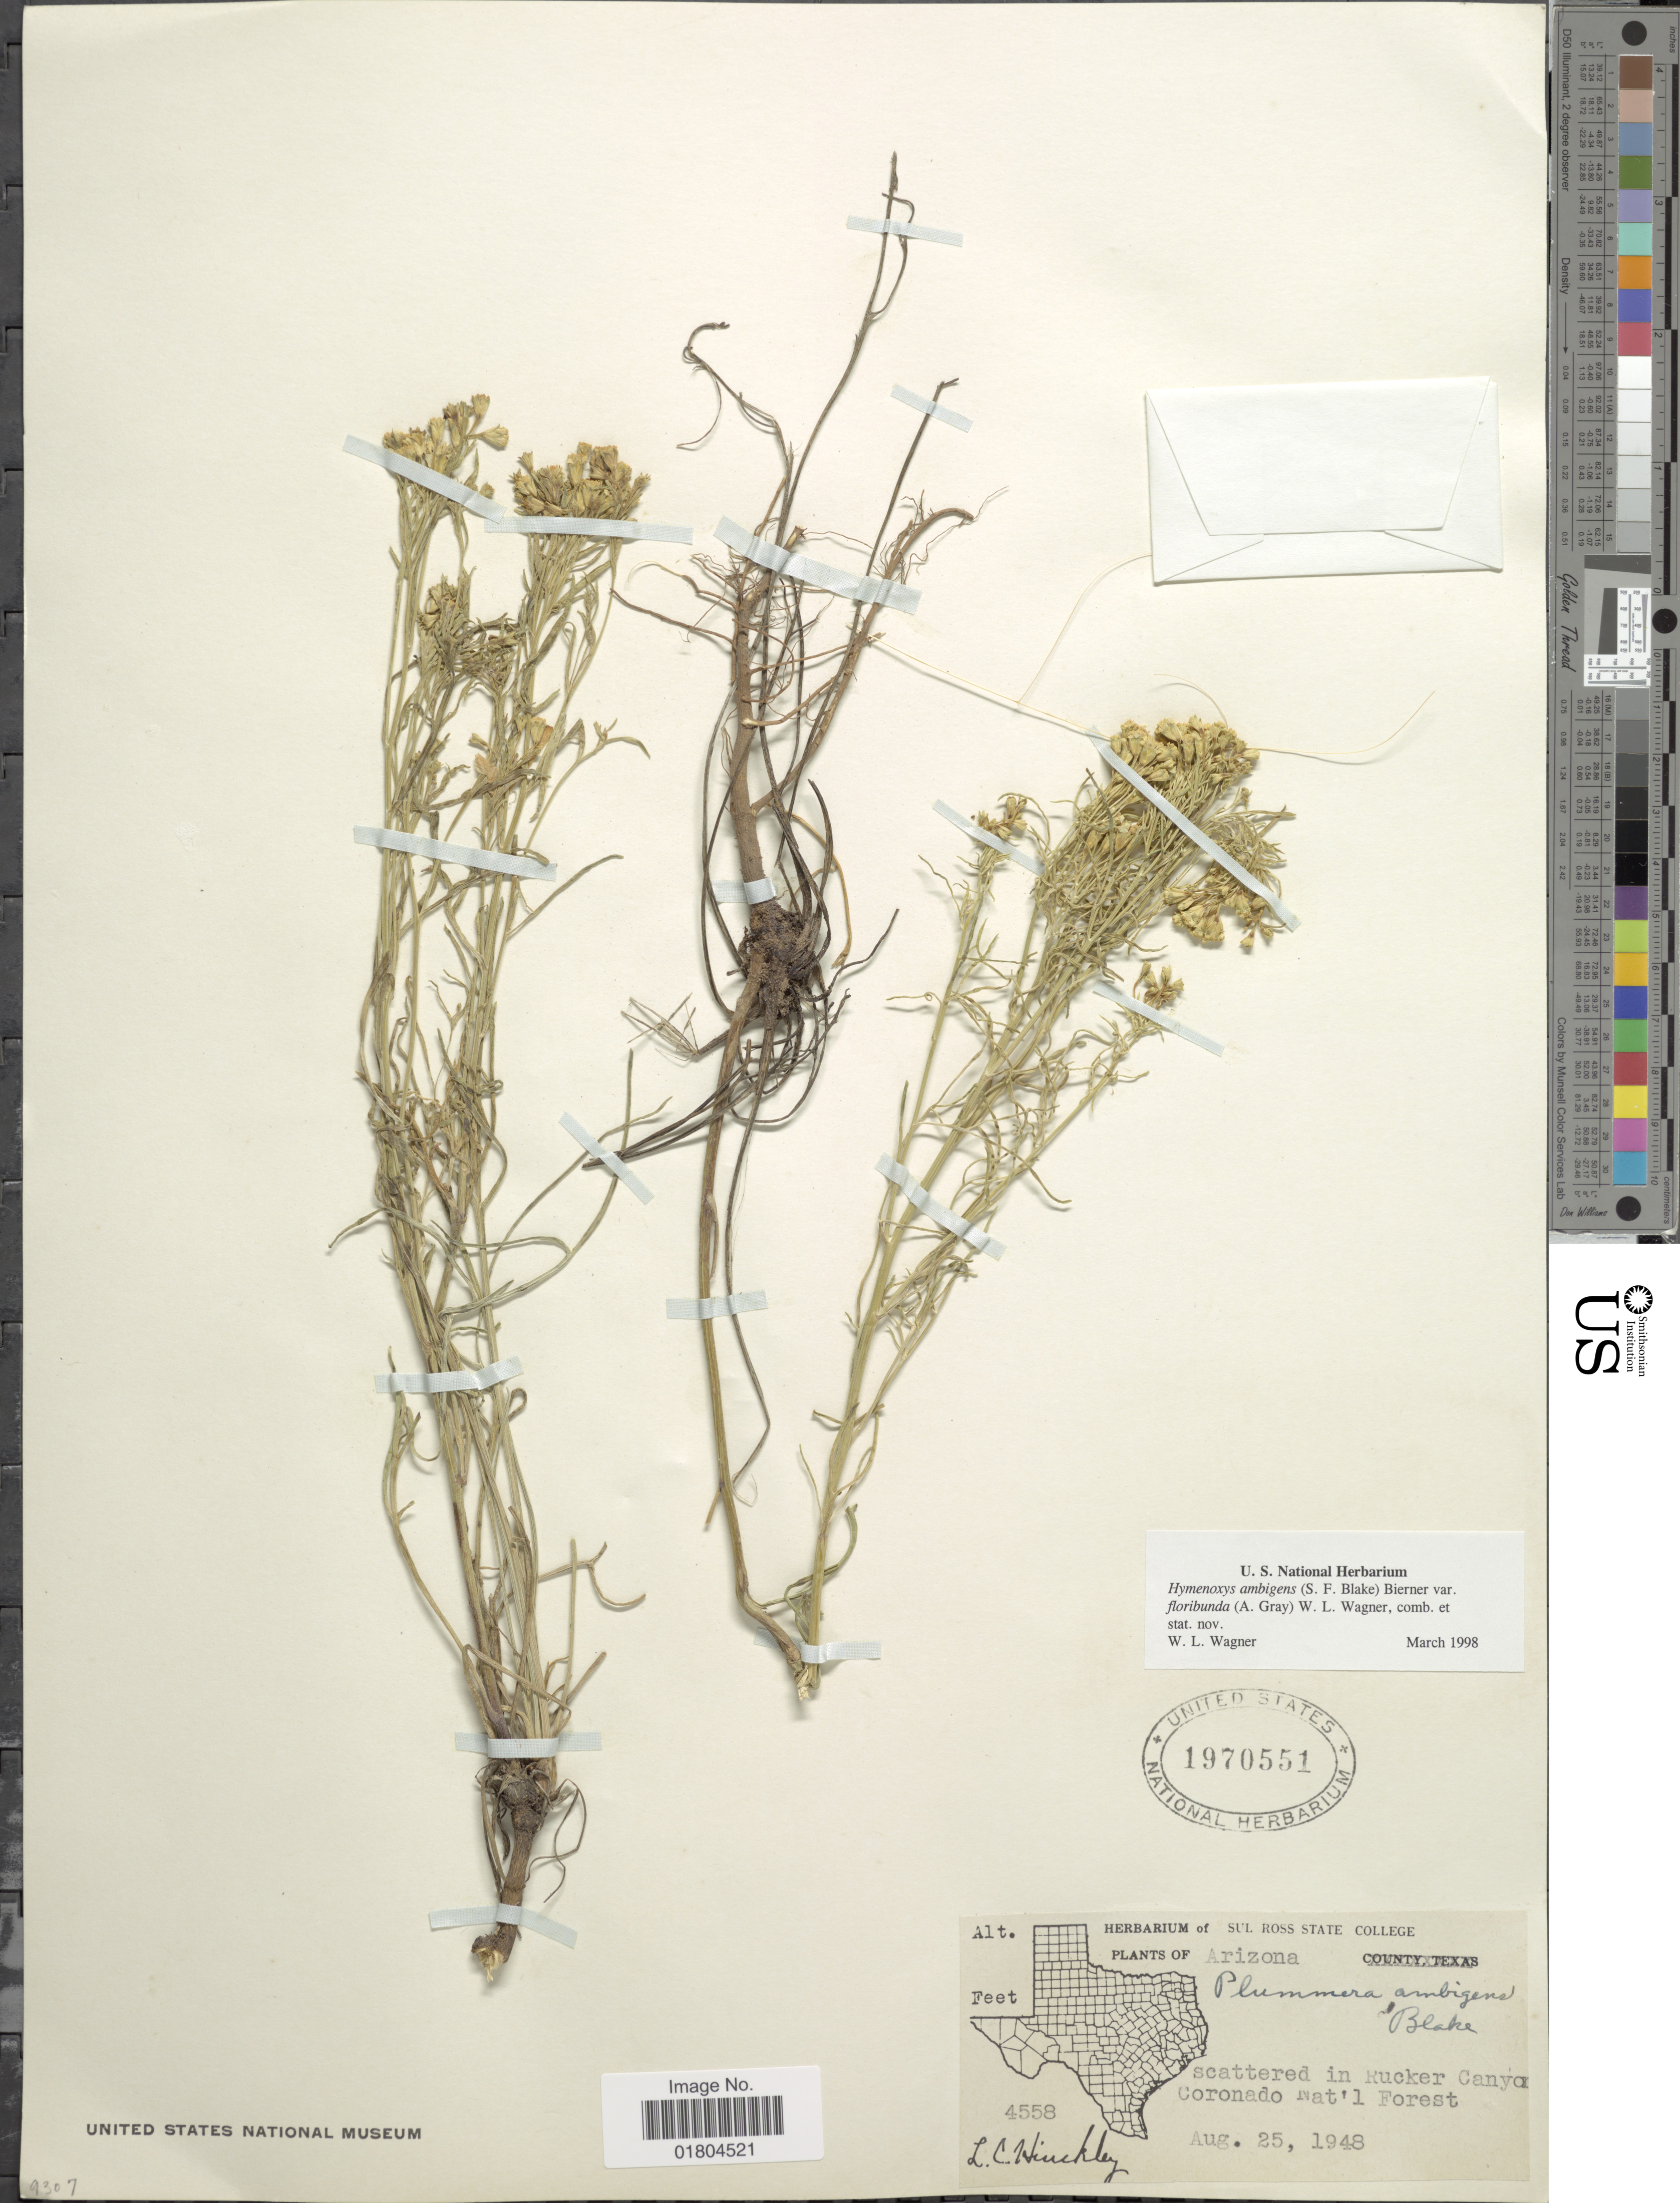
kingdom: Plantae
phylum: Tracheophyta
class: Magnoliopsida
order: Asterales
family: Asteraceae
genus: Hymenoxys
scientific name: Hymenoxys ambigens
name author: (S.F. Blake) Bierner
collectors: L. Hinckley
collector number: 4558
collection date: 1948-08-25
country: United States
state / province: Arizona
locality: Rucker Canyon. Coronado Nat'l Forest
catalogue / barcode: US 1970551